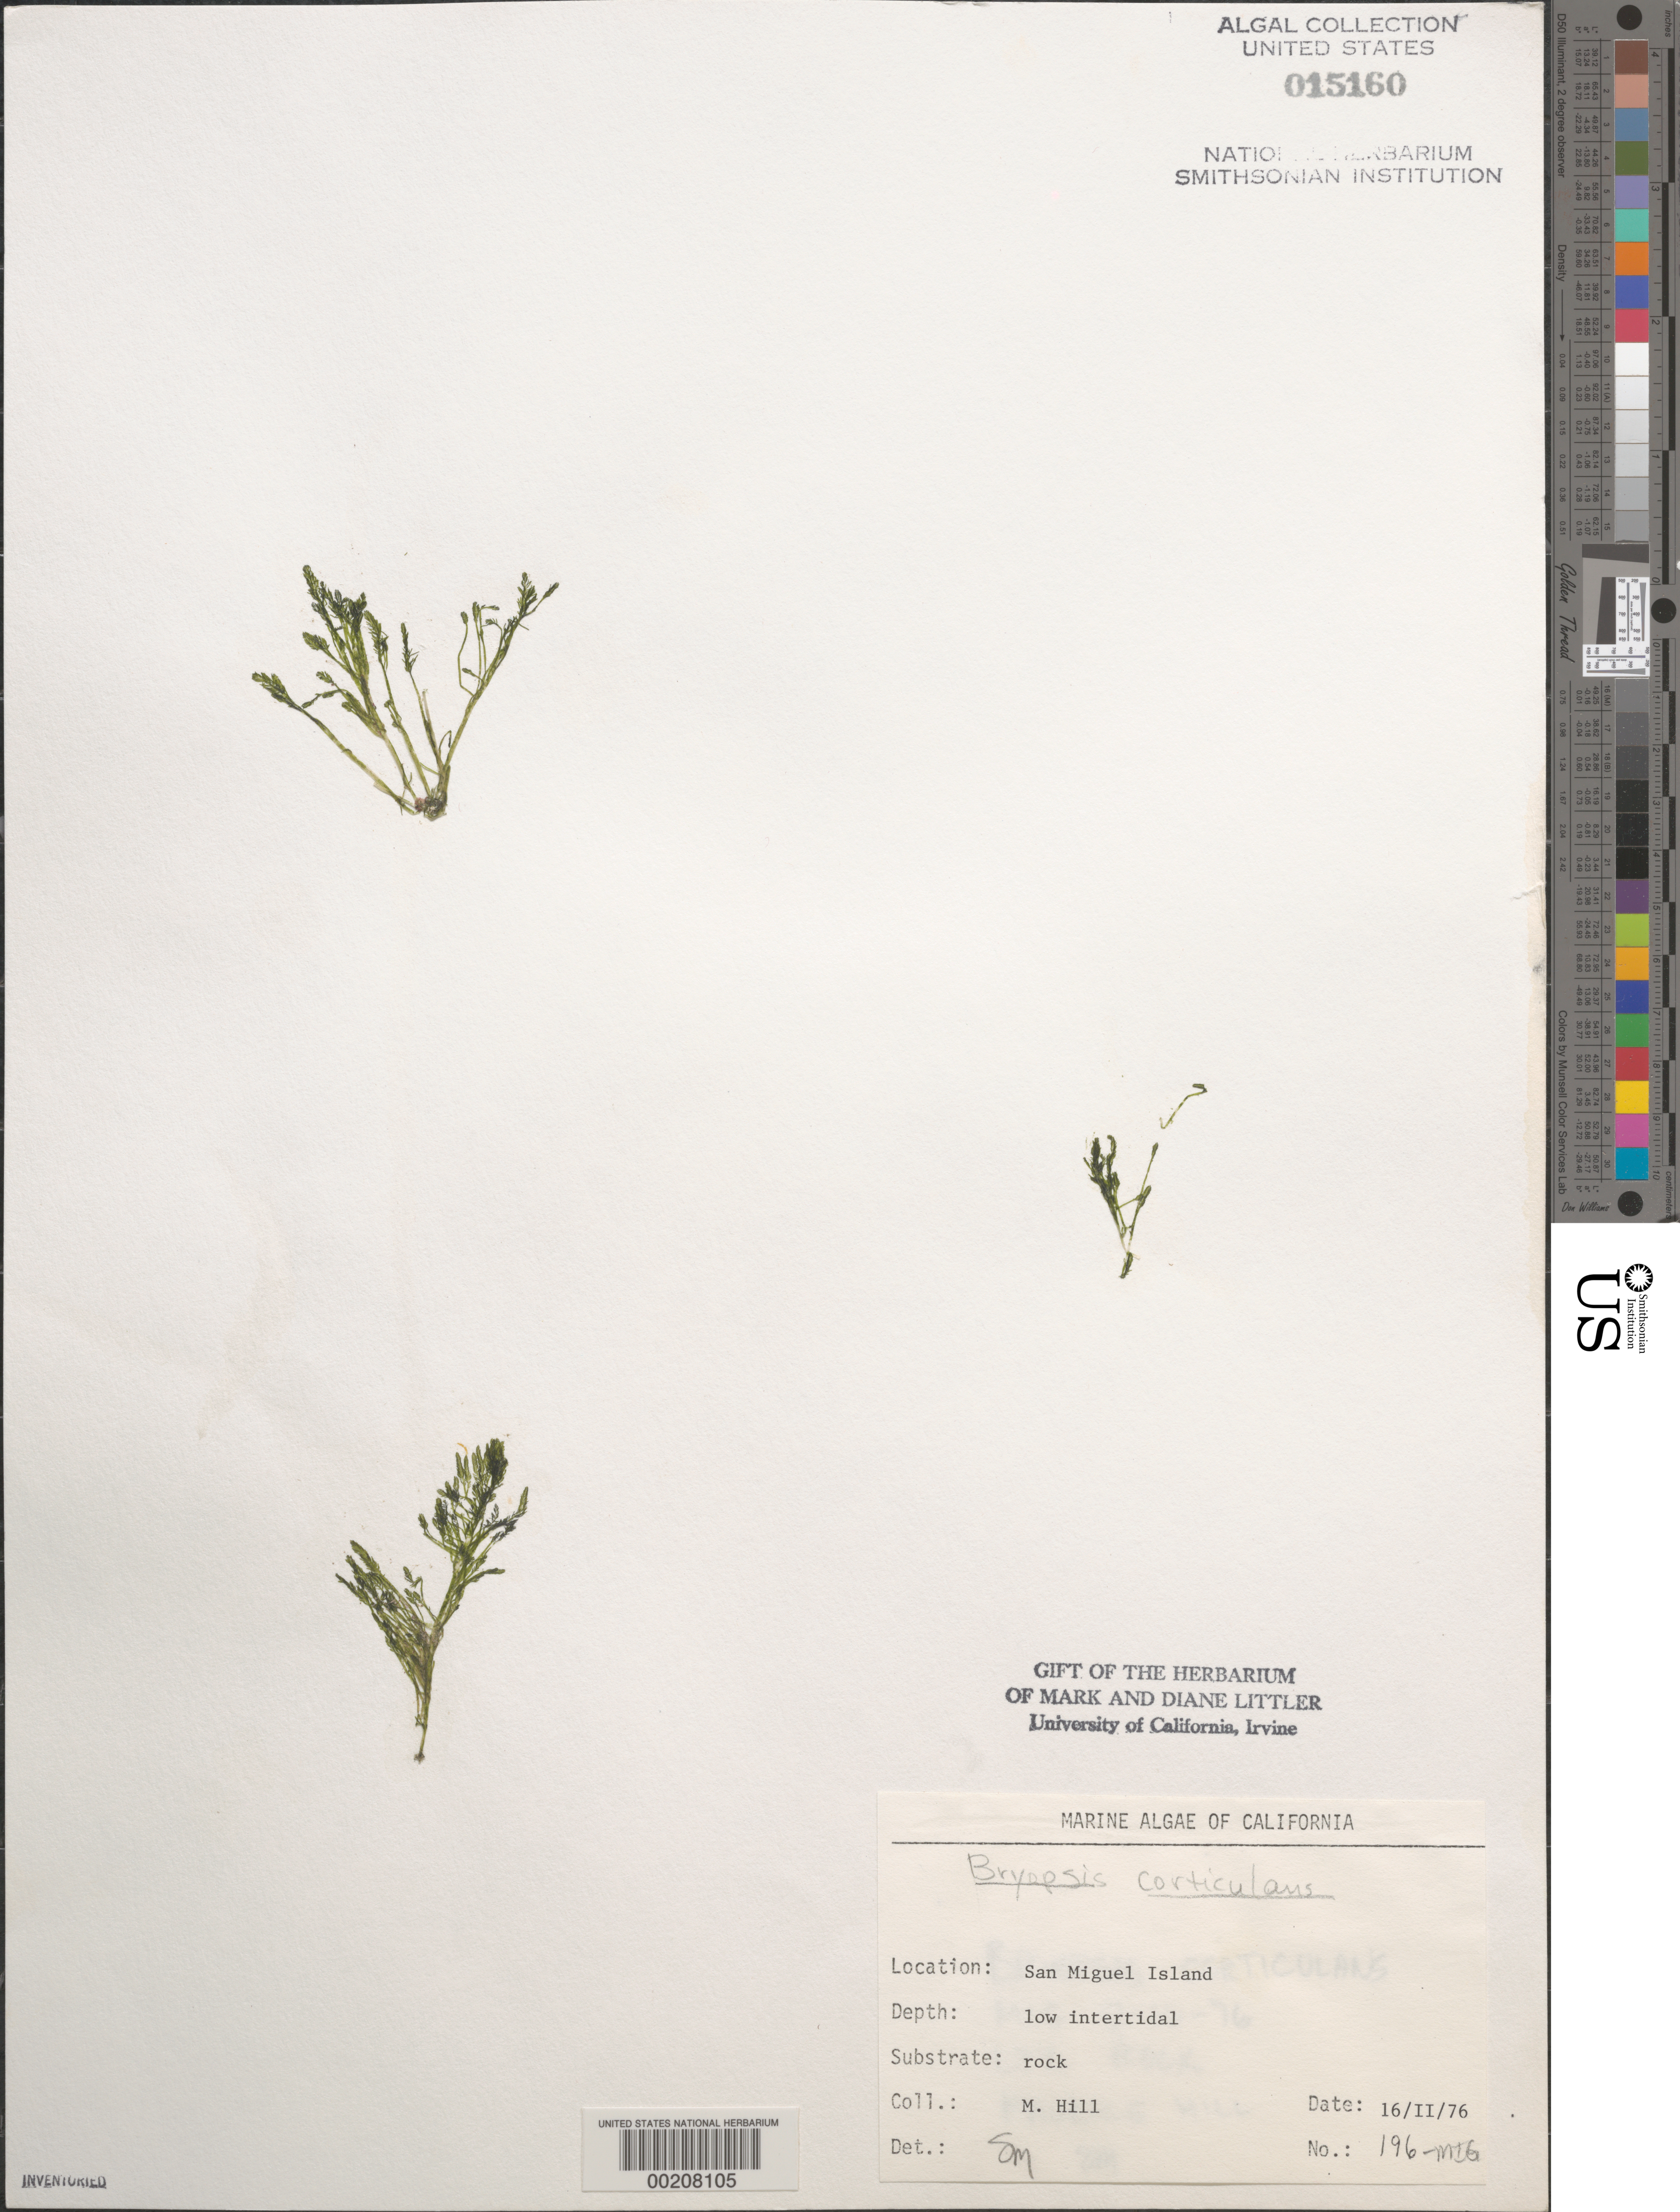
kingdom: Plantae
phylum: Chlorophyta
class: Ulvophyceae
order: Bryopsidales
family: Bryopsidaceae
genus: Bryopsis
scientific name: Bryopsis corticulans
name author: Setch. in Collins et al.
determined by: Murray, S. N.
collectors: M. Hill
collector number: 196-MIG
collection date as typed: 16 Feb 1976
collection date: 1976-02-16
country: United States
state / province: California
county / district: Santa Barbara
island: San Miguel Island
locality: Cuyler Harbor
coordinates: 34 02'55"N, 120 20'08"W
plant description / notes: BLM-SOCALBIGHT Rocky Intertidal Survey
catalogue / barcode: US 15160